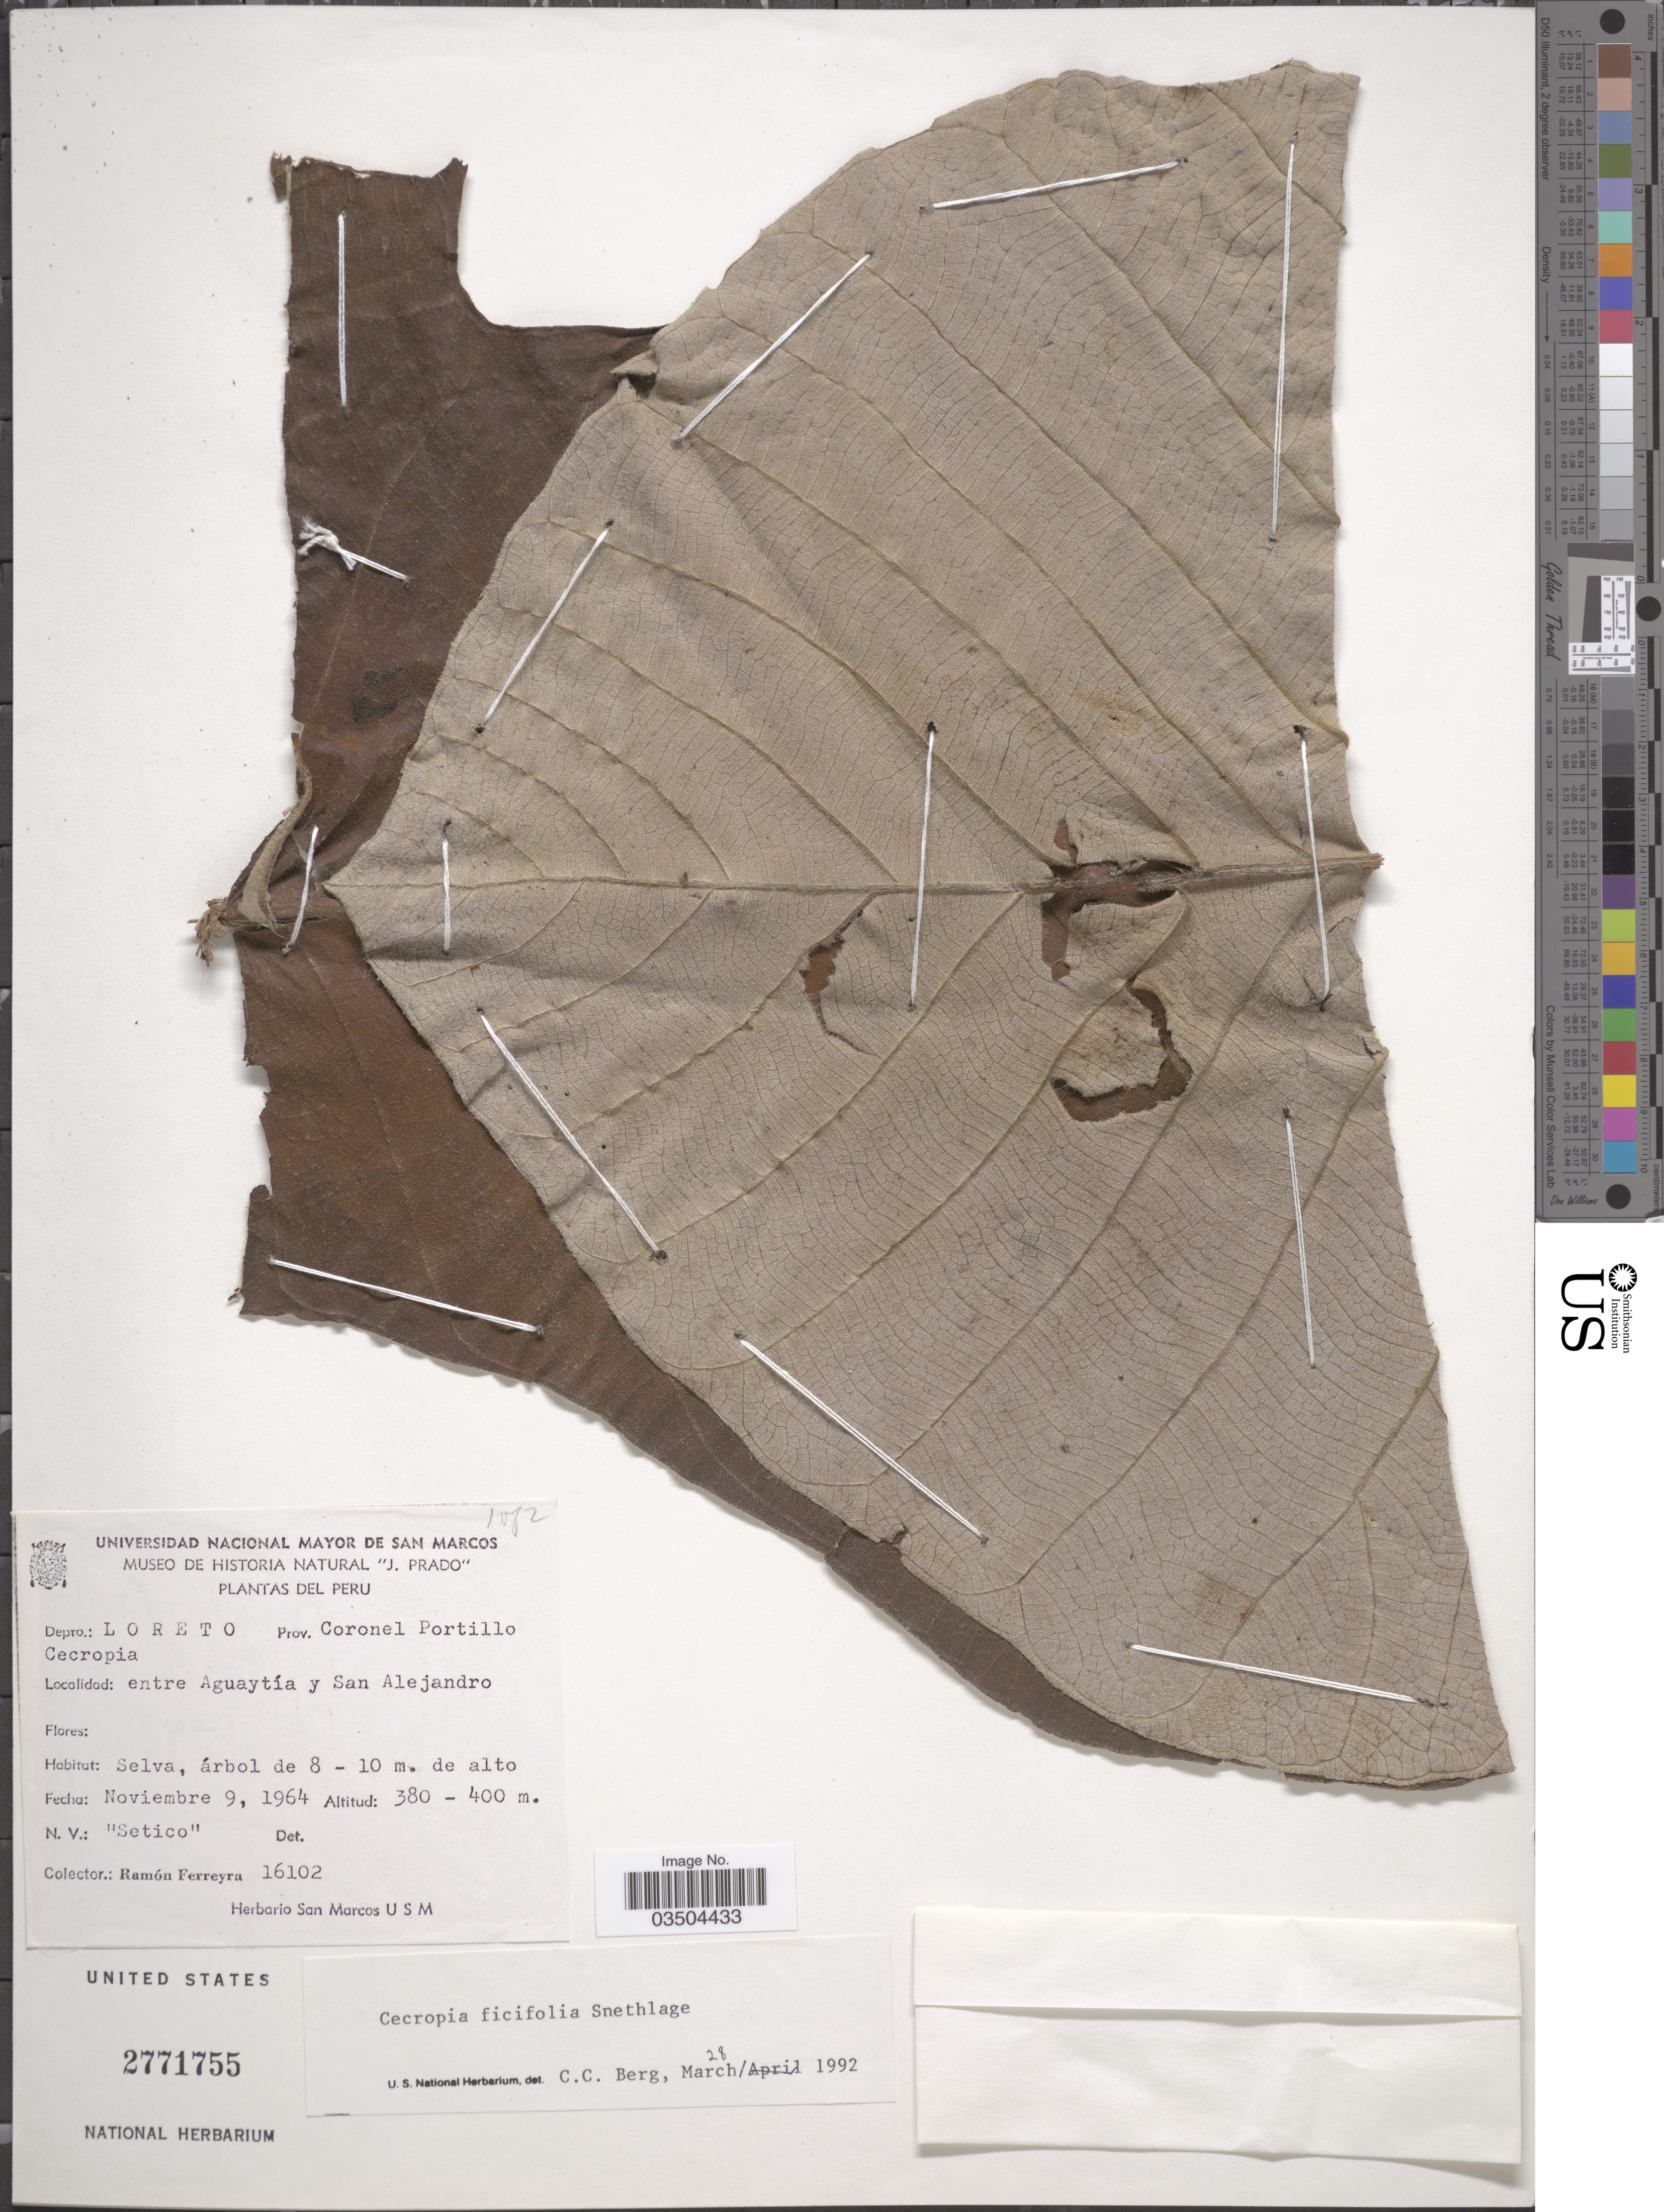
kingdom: Plantae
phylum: Tracheophyta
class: Magnoliopsida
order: Rosales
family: Urticaceae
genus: Cecropia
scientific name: Cecropia ficifolia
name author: Snethlage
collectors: R. A. Ferreyra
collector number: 16102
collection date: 1964-11-09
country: Peru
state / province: Loreto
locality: Depto.: Loreto, Prov. Coronel Portillo, entre Aguaytía y San Alejandro.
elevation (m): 380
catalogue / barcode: US 2771755